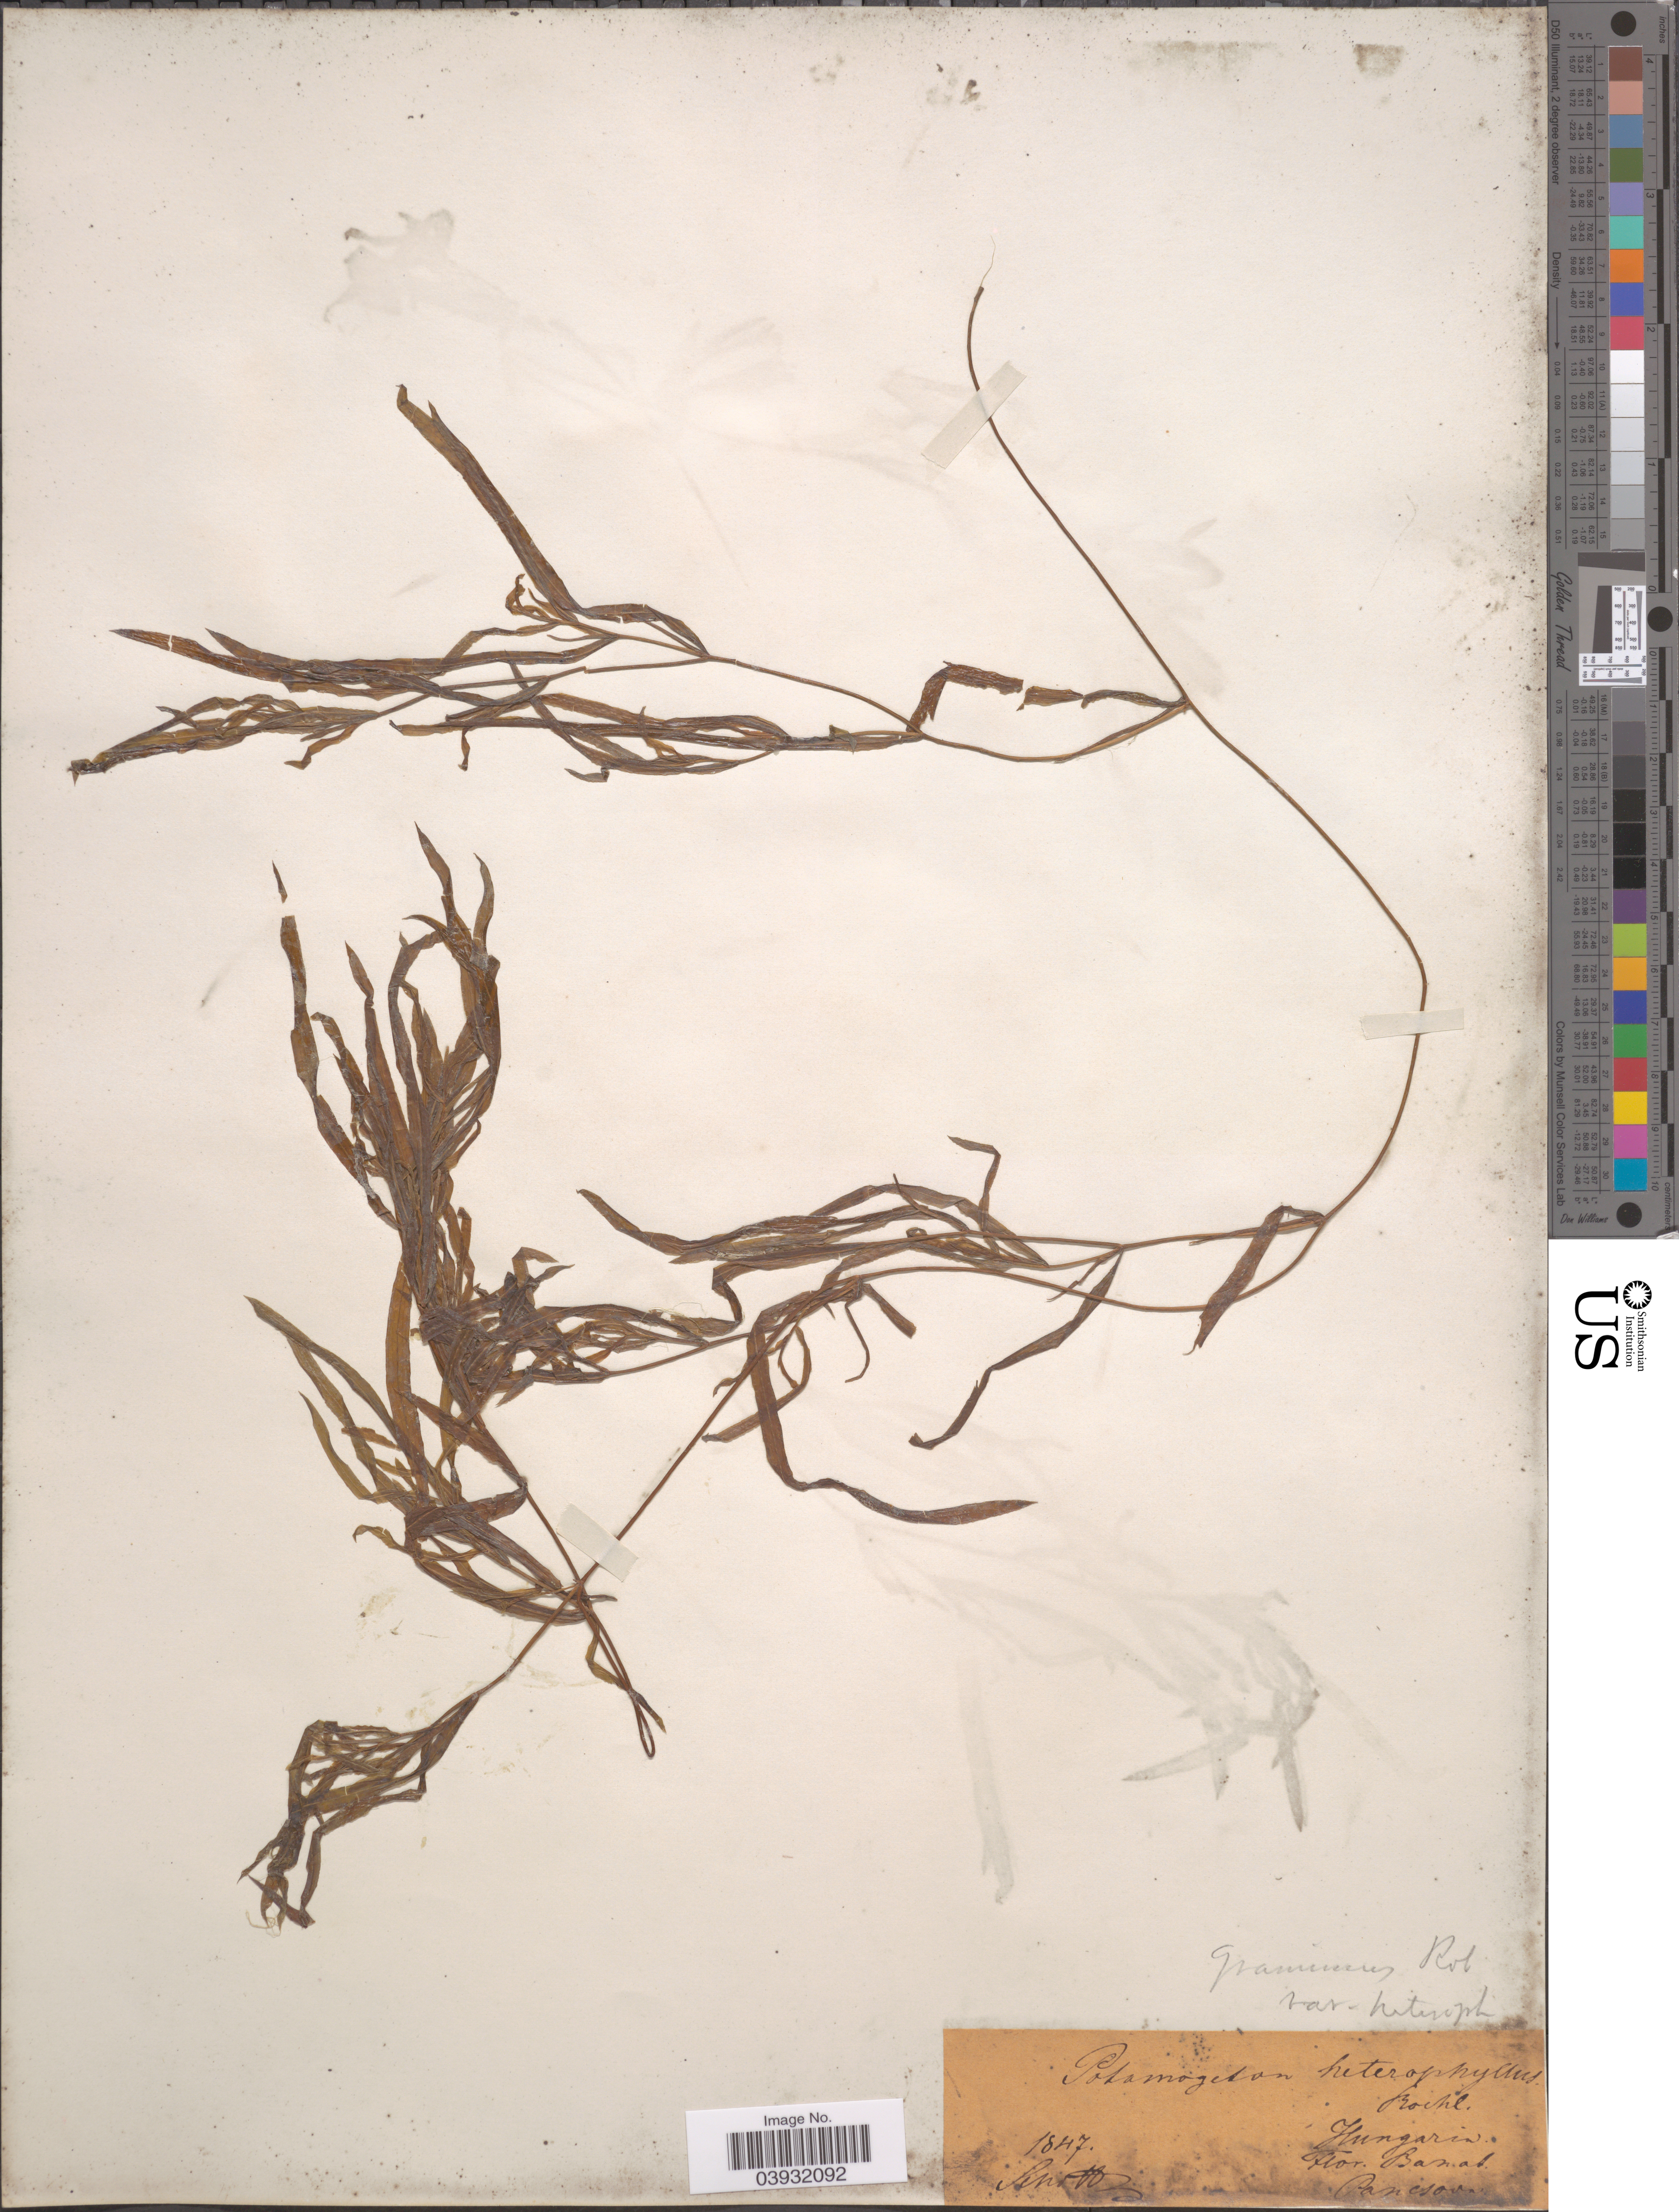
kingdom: Plantae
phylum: Tracheophyta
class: Liliopsida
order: Alismatales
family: Potamogetonaceae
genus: Potamogeton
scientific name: Potamogeton gramineus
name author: L.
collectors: -. Schottz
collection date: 1847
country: Hungary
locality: Hungaria. Flor. Banat. Panesoun. [interpreted]